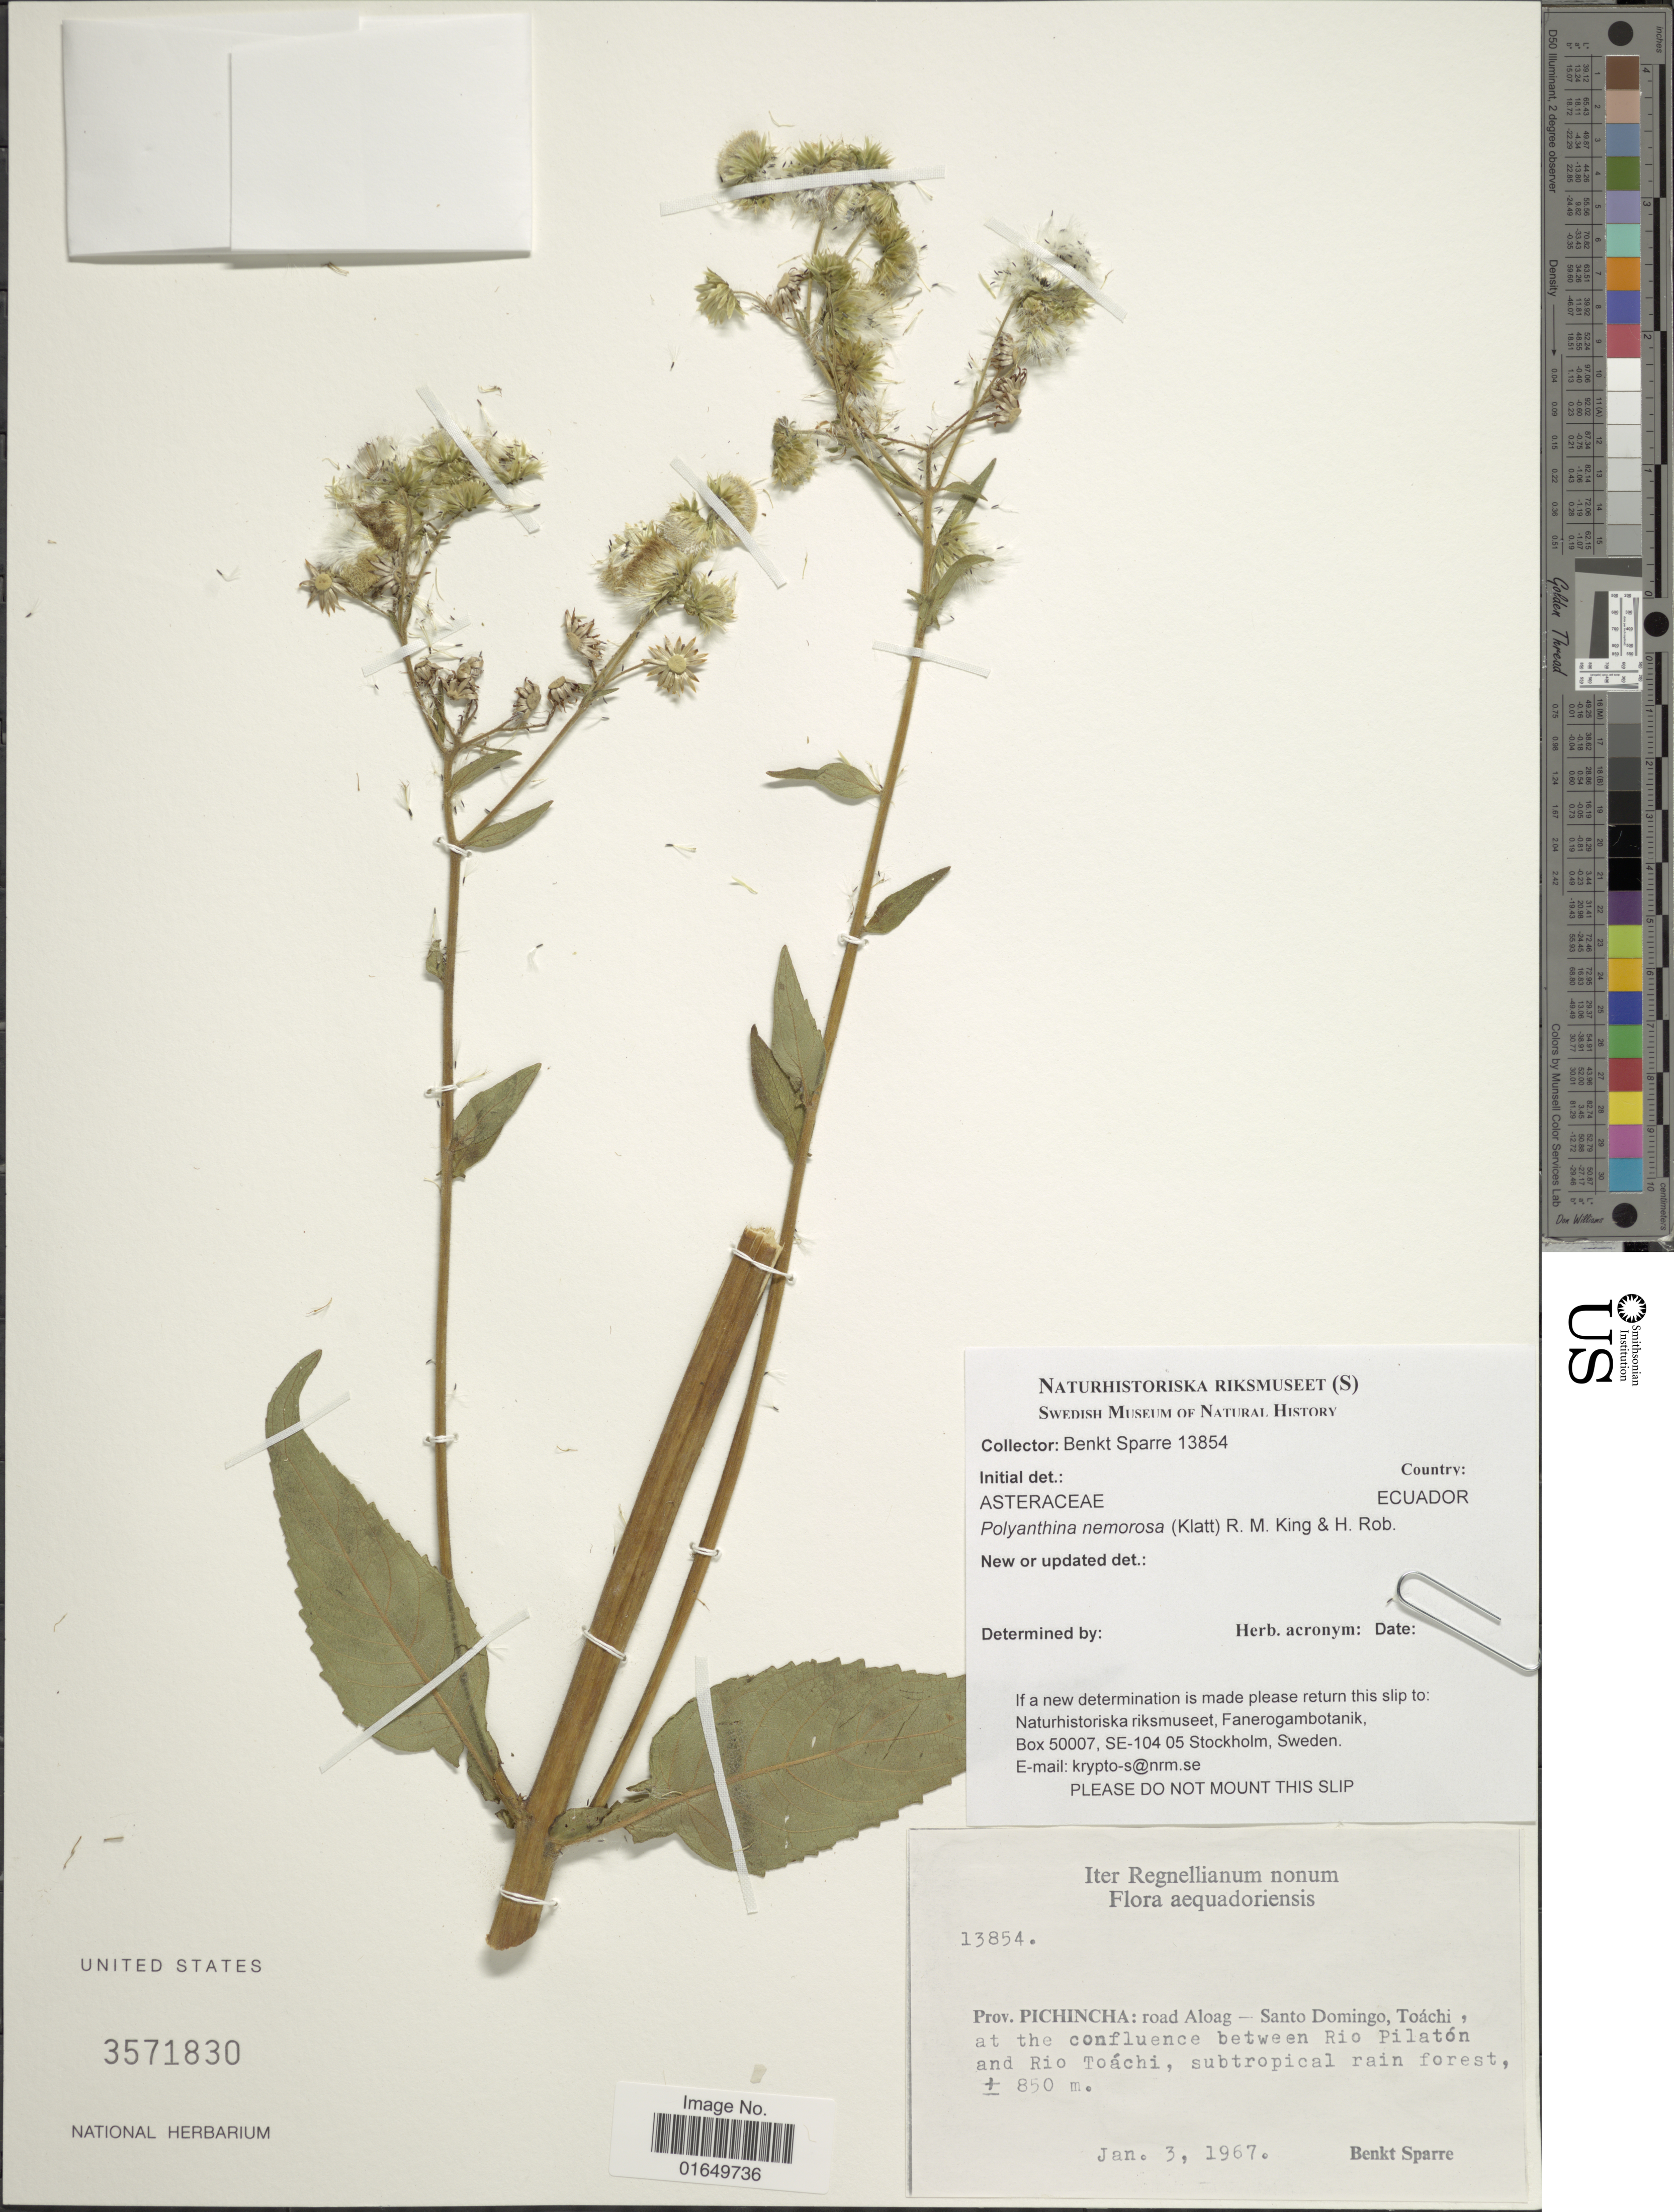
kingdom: Plantae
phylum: Tracheophyta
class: Magnoliopsida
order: Asterales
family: Asteraceae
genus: Polyanthina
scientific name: Polyanthina nemorosa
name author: (Klatt) R.M. King & H. Rob.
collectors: B. Sparre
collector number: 13854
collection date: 1967-01-03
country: Ecuador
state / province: Pichincha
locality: Road along - Santo Domingo, Toáchi, at the confluence between Rio Pilatón and Rio Toáchi, subtropical rain forest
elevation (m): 850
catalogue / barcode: US 3571830